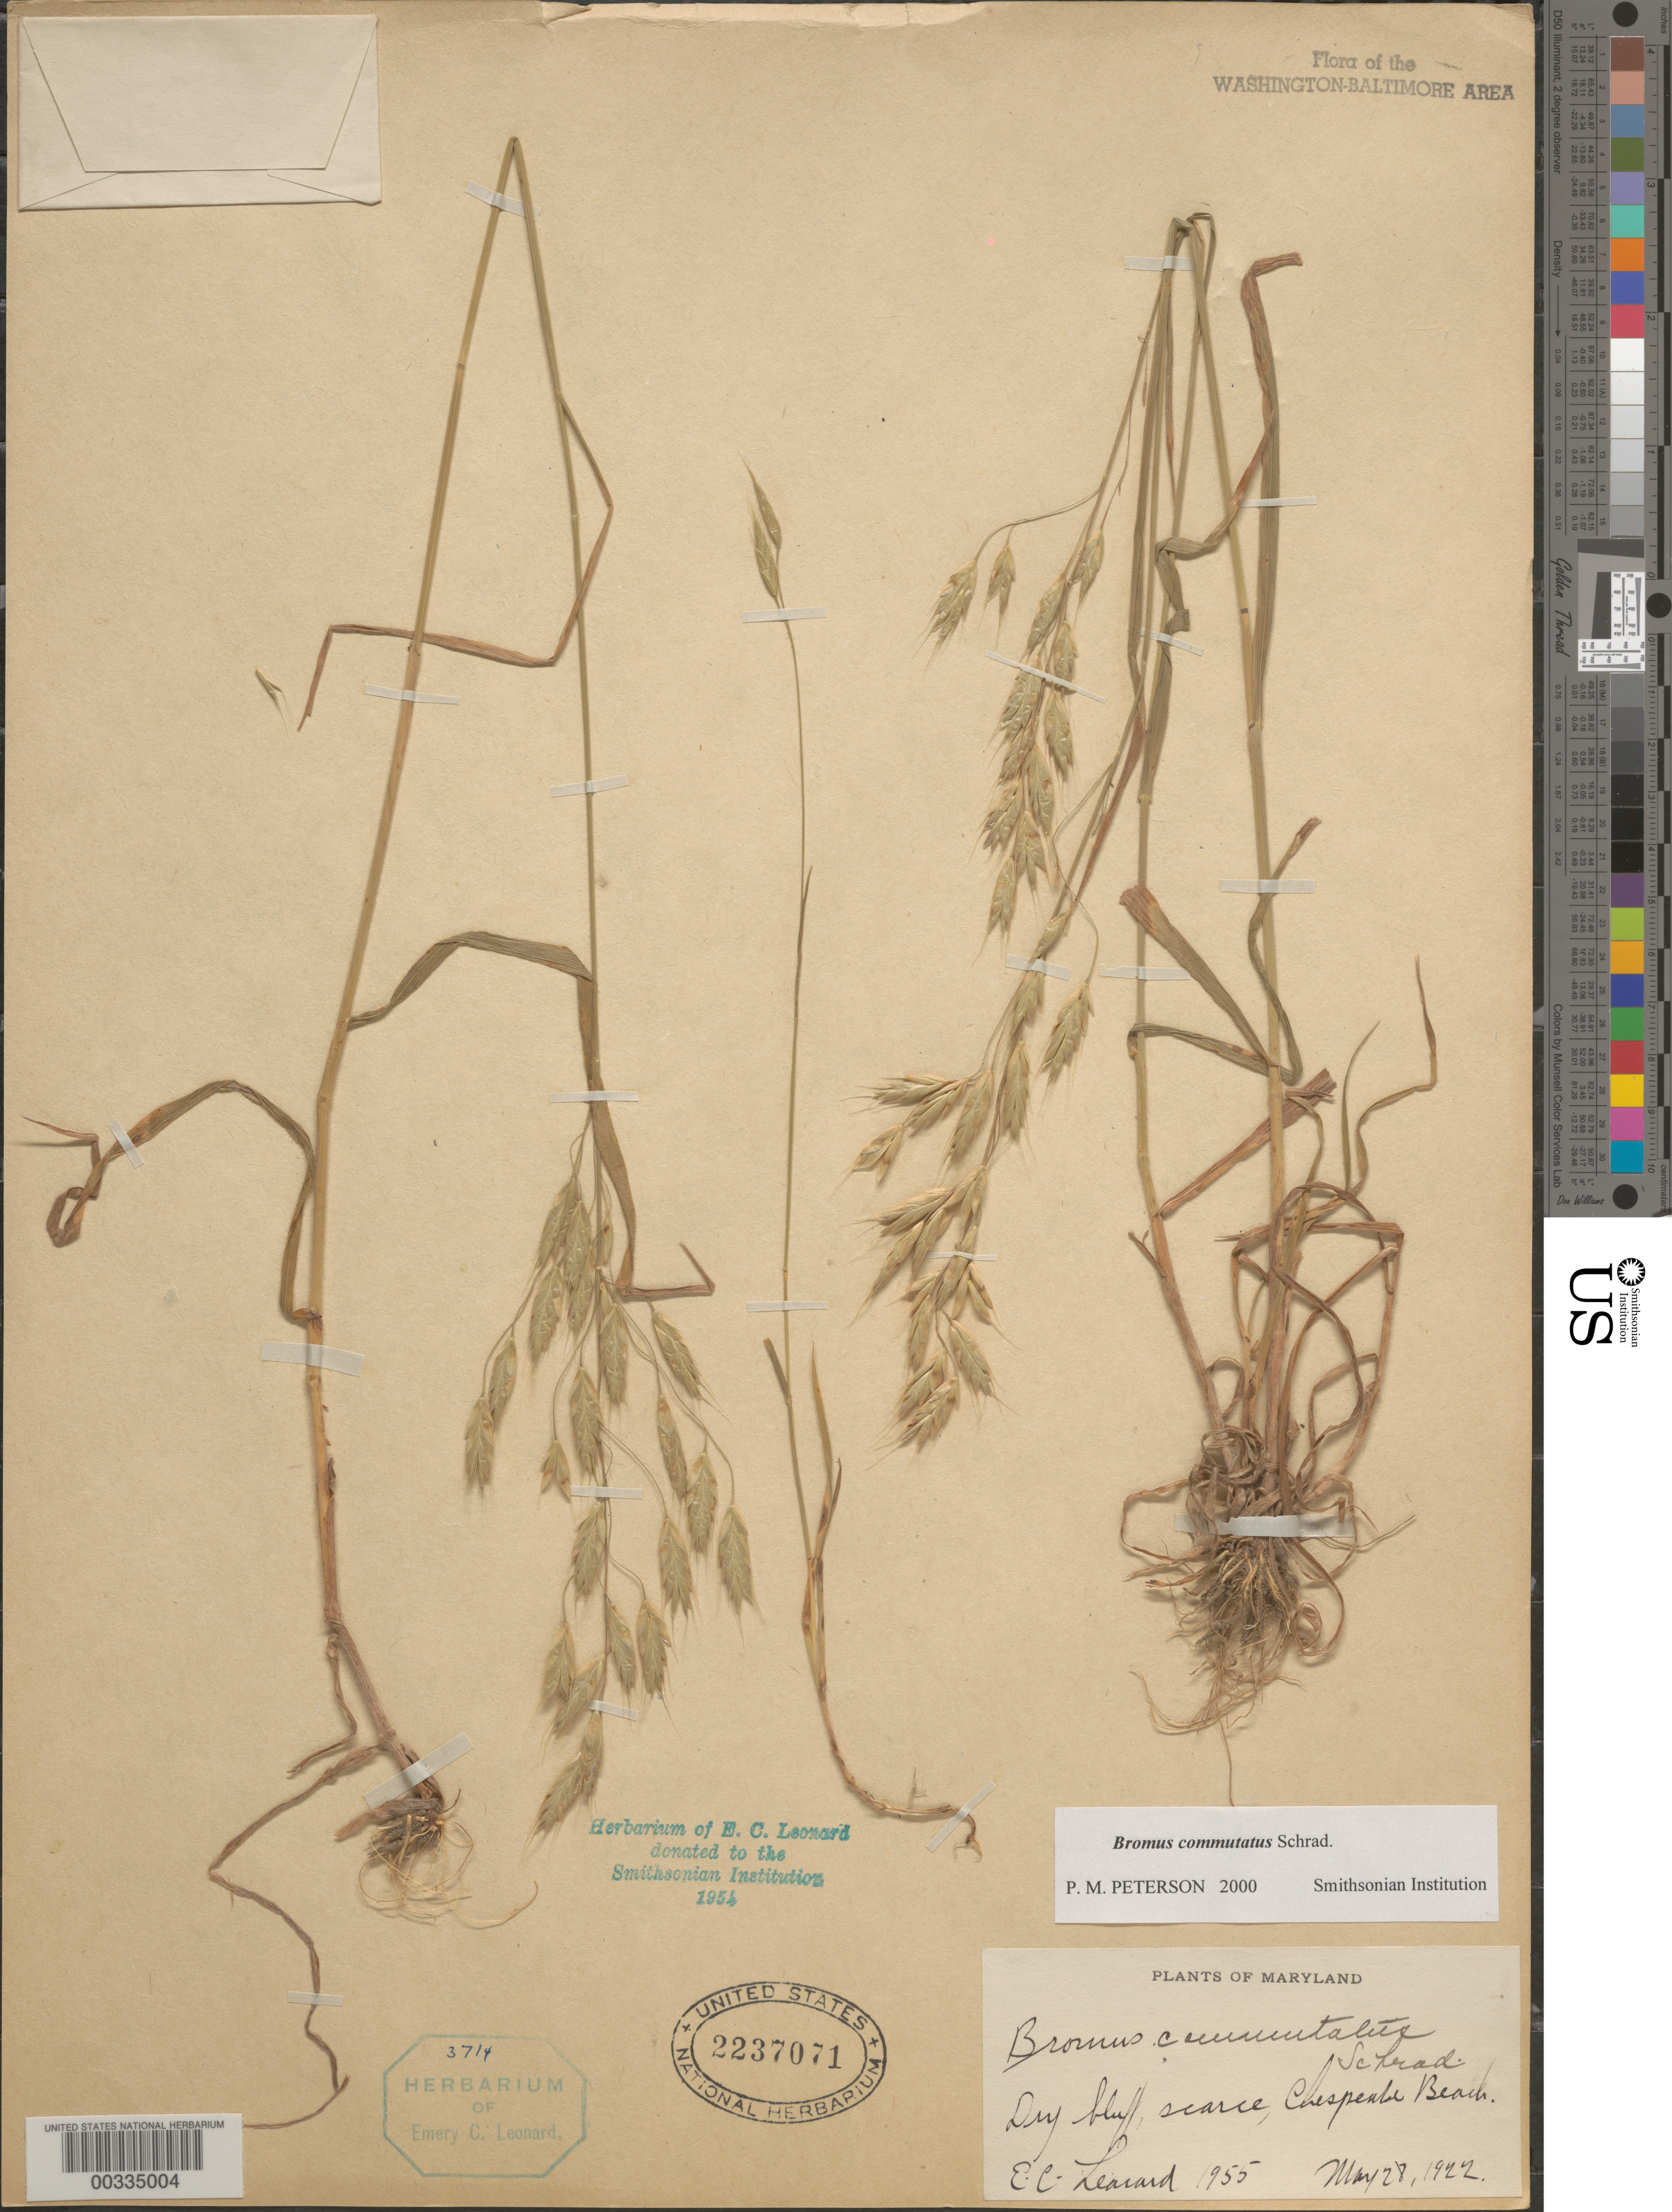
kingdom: Plantae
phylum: Tracheophyta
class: Liliopsida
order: Poales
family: Poaceae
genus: Bromus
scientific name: Bromus commutatus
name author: Schrad.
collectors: E. C. Leonard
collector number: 1955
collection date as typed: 28 May 1922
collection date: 1922-05-28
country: United States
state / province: Maryland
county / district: Calvert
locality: Chesapeake Beach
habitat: Dry bluff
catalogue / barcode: US 2237071